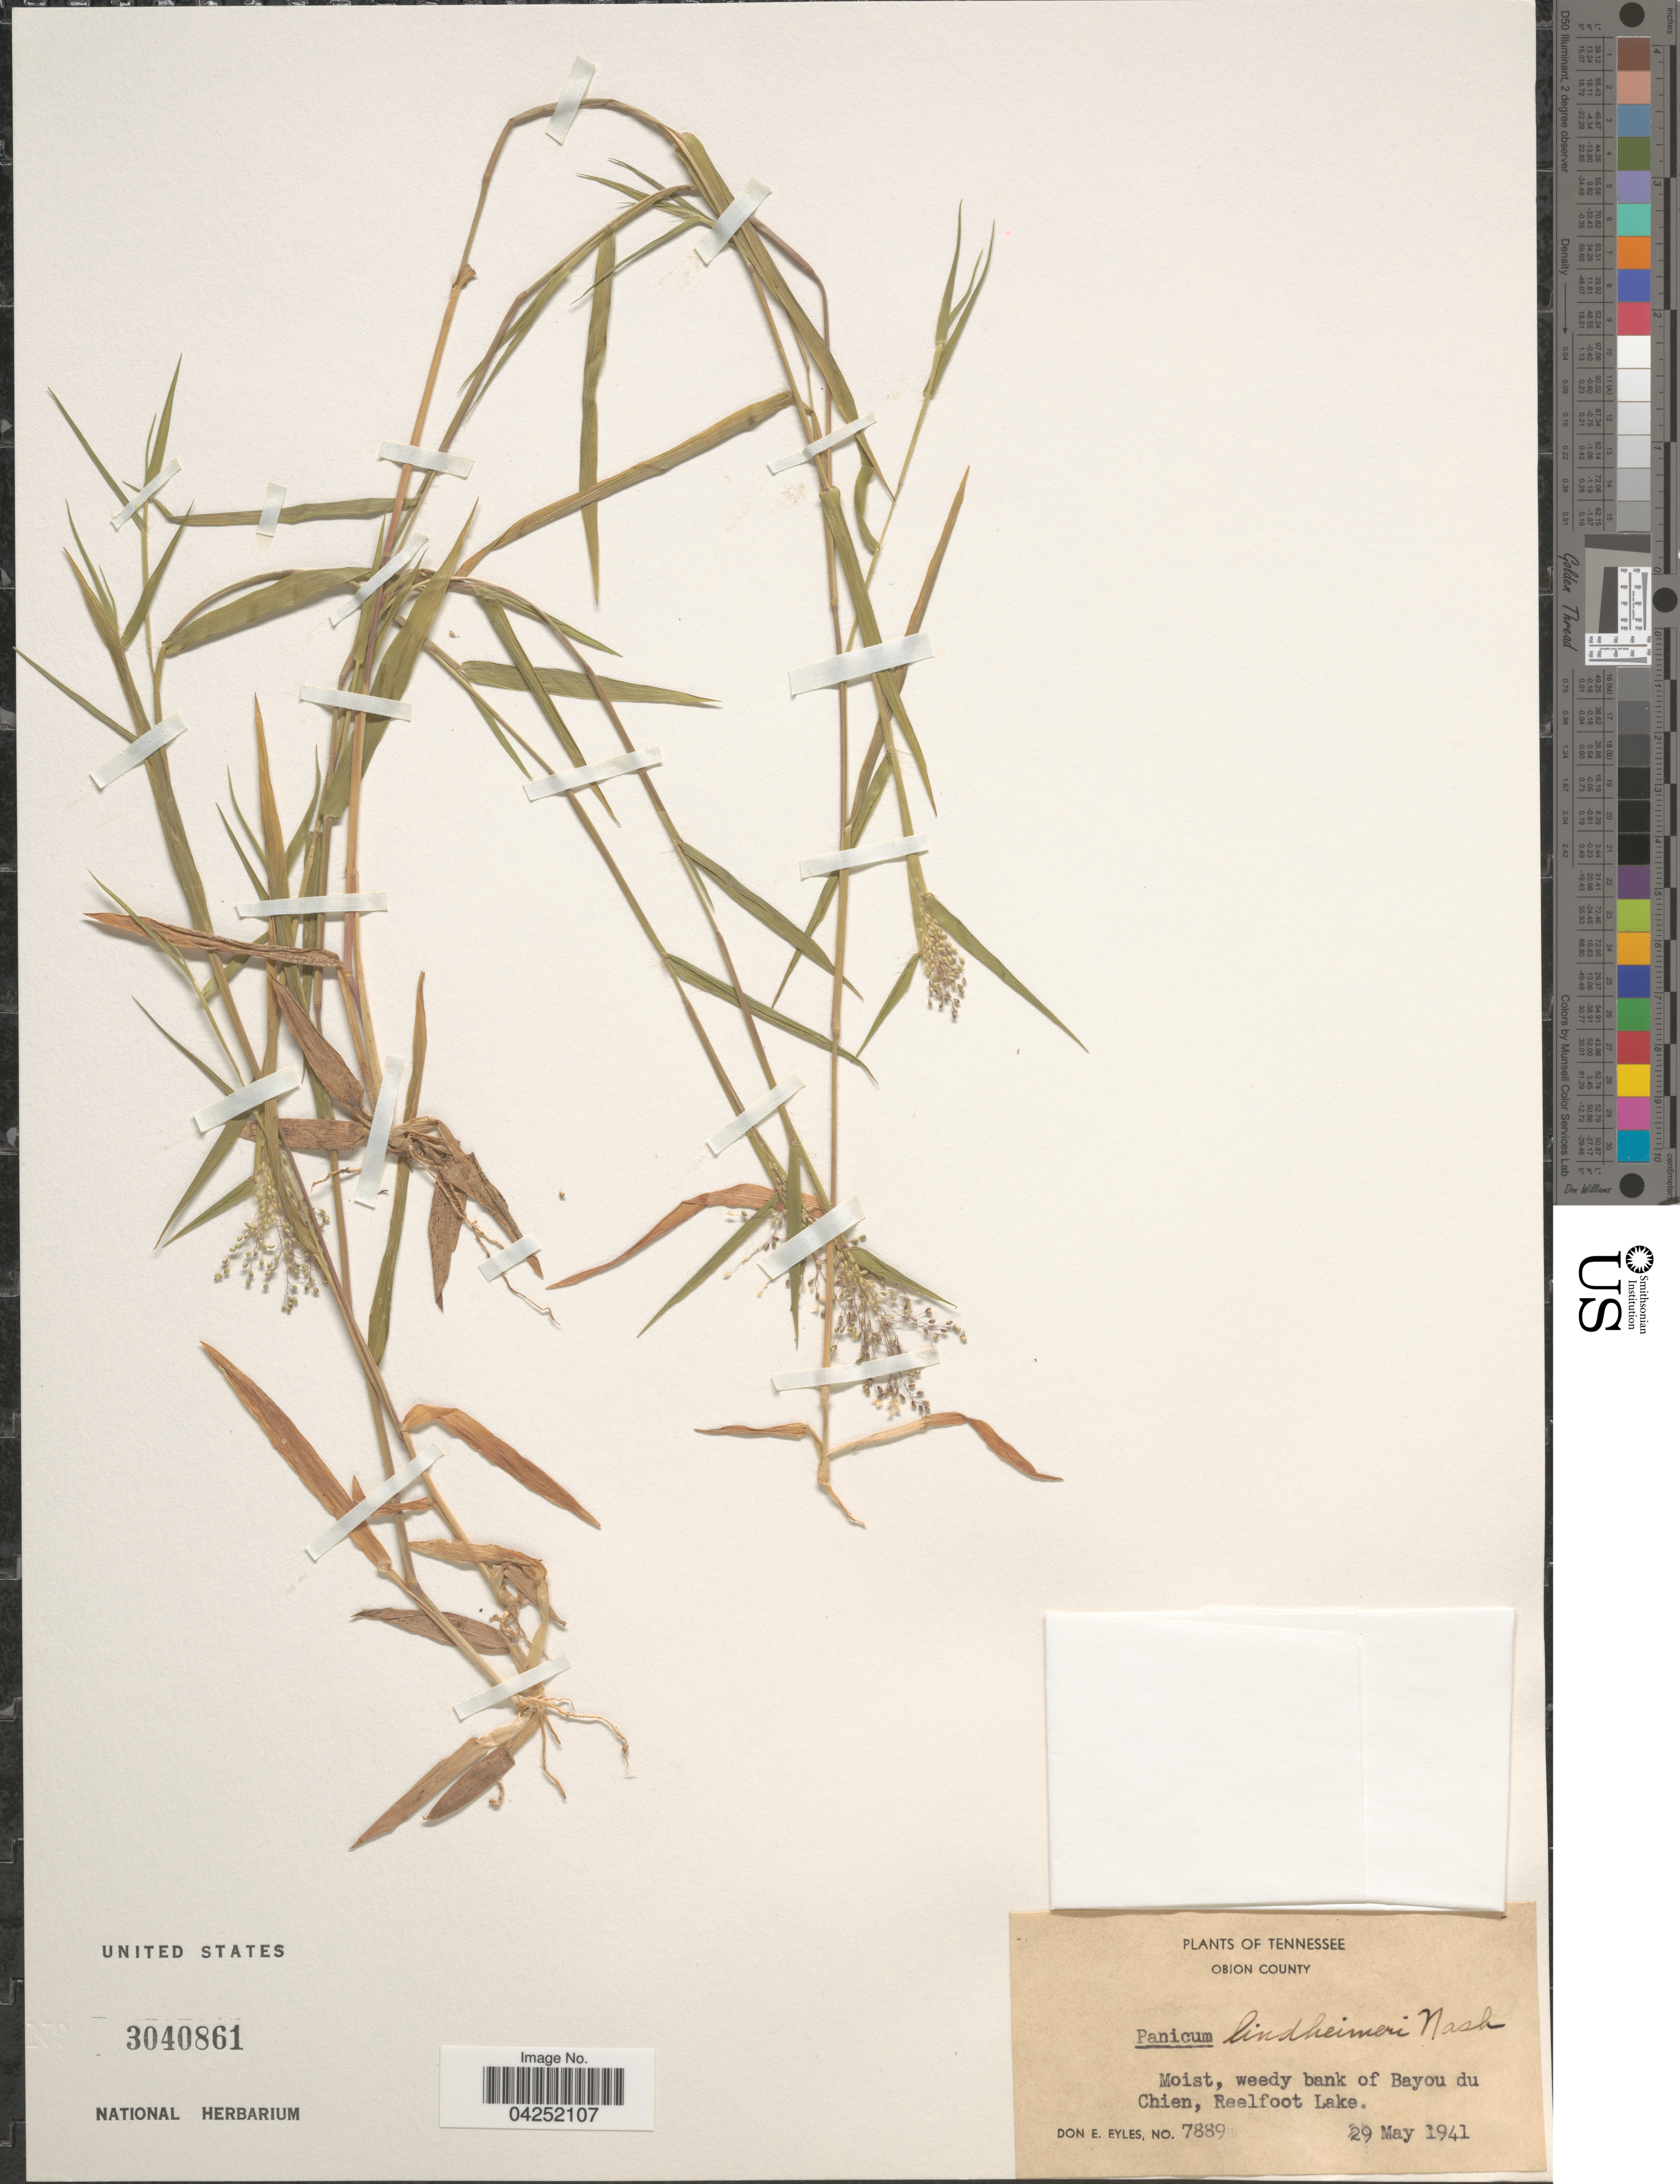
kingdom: Plantae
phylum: Tracheophyta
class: Liliopsida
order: Poales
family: Poaceae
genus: Dichanthelium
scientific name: Dichanthelium acuminatum var. lindheimeri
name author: (Nash) Gould & C.A. Clark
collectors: D. Eyles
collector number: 7889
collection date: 1941-05-29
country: United States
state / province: Tennessee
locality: Obion County. Moist, weedy bank of Bayou du Chien, Reelfoot Lake.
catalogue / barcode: US 3040861